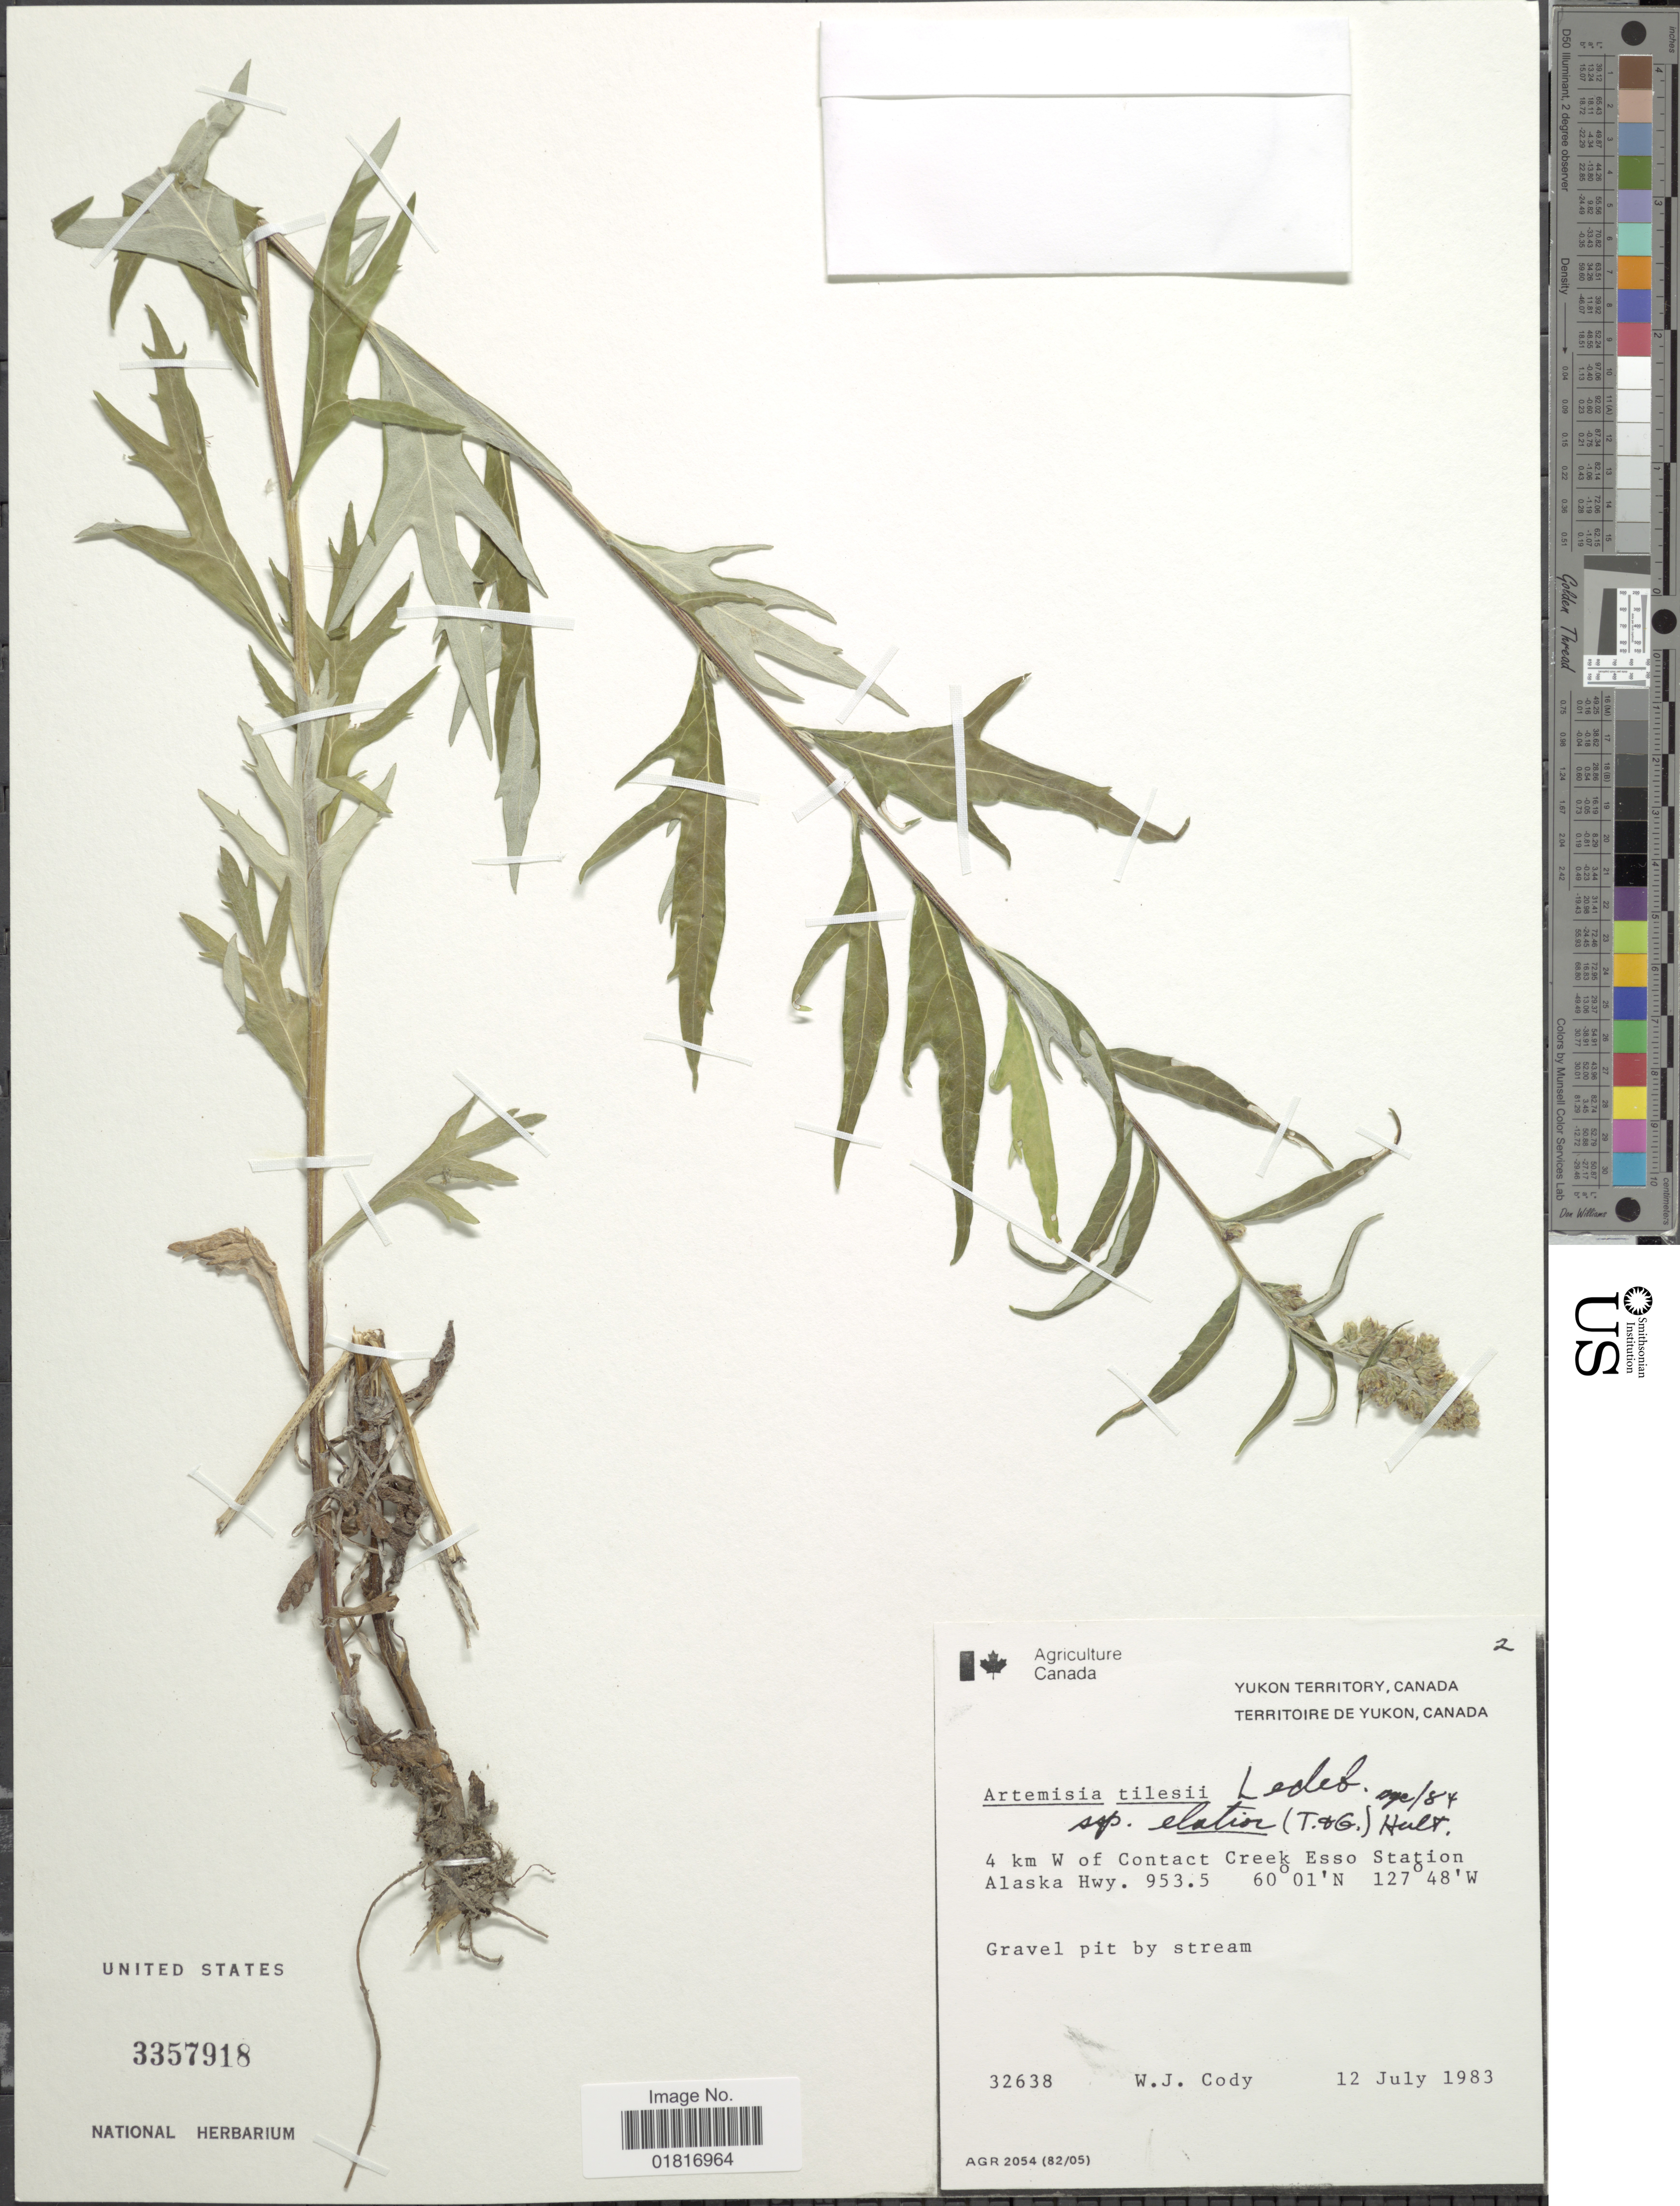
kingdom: Plantae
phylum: Tracheophyta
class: Magnoliopsida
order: Asterales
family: Asteraceae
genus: Artemisia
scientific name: Artemisia tilesii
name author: Ledeb.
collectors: W. Cody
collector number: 32638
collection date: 1983-07-12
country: Canada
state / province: Yukon Territory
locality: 4 km W of Contact Creek Esso Station Alaska Hwy 953.5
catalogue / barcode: US 3357918